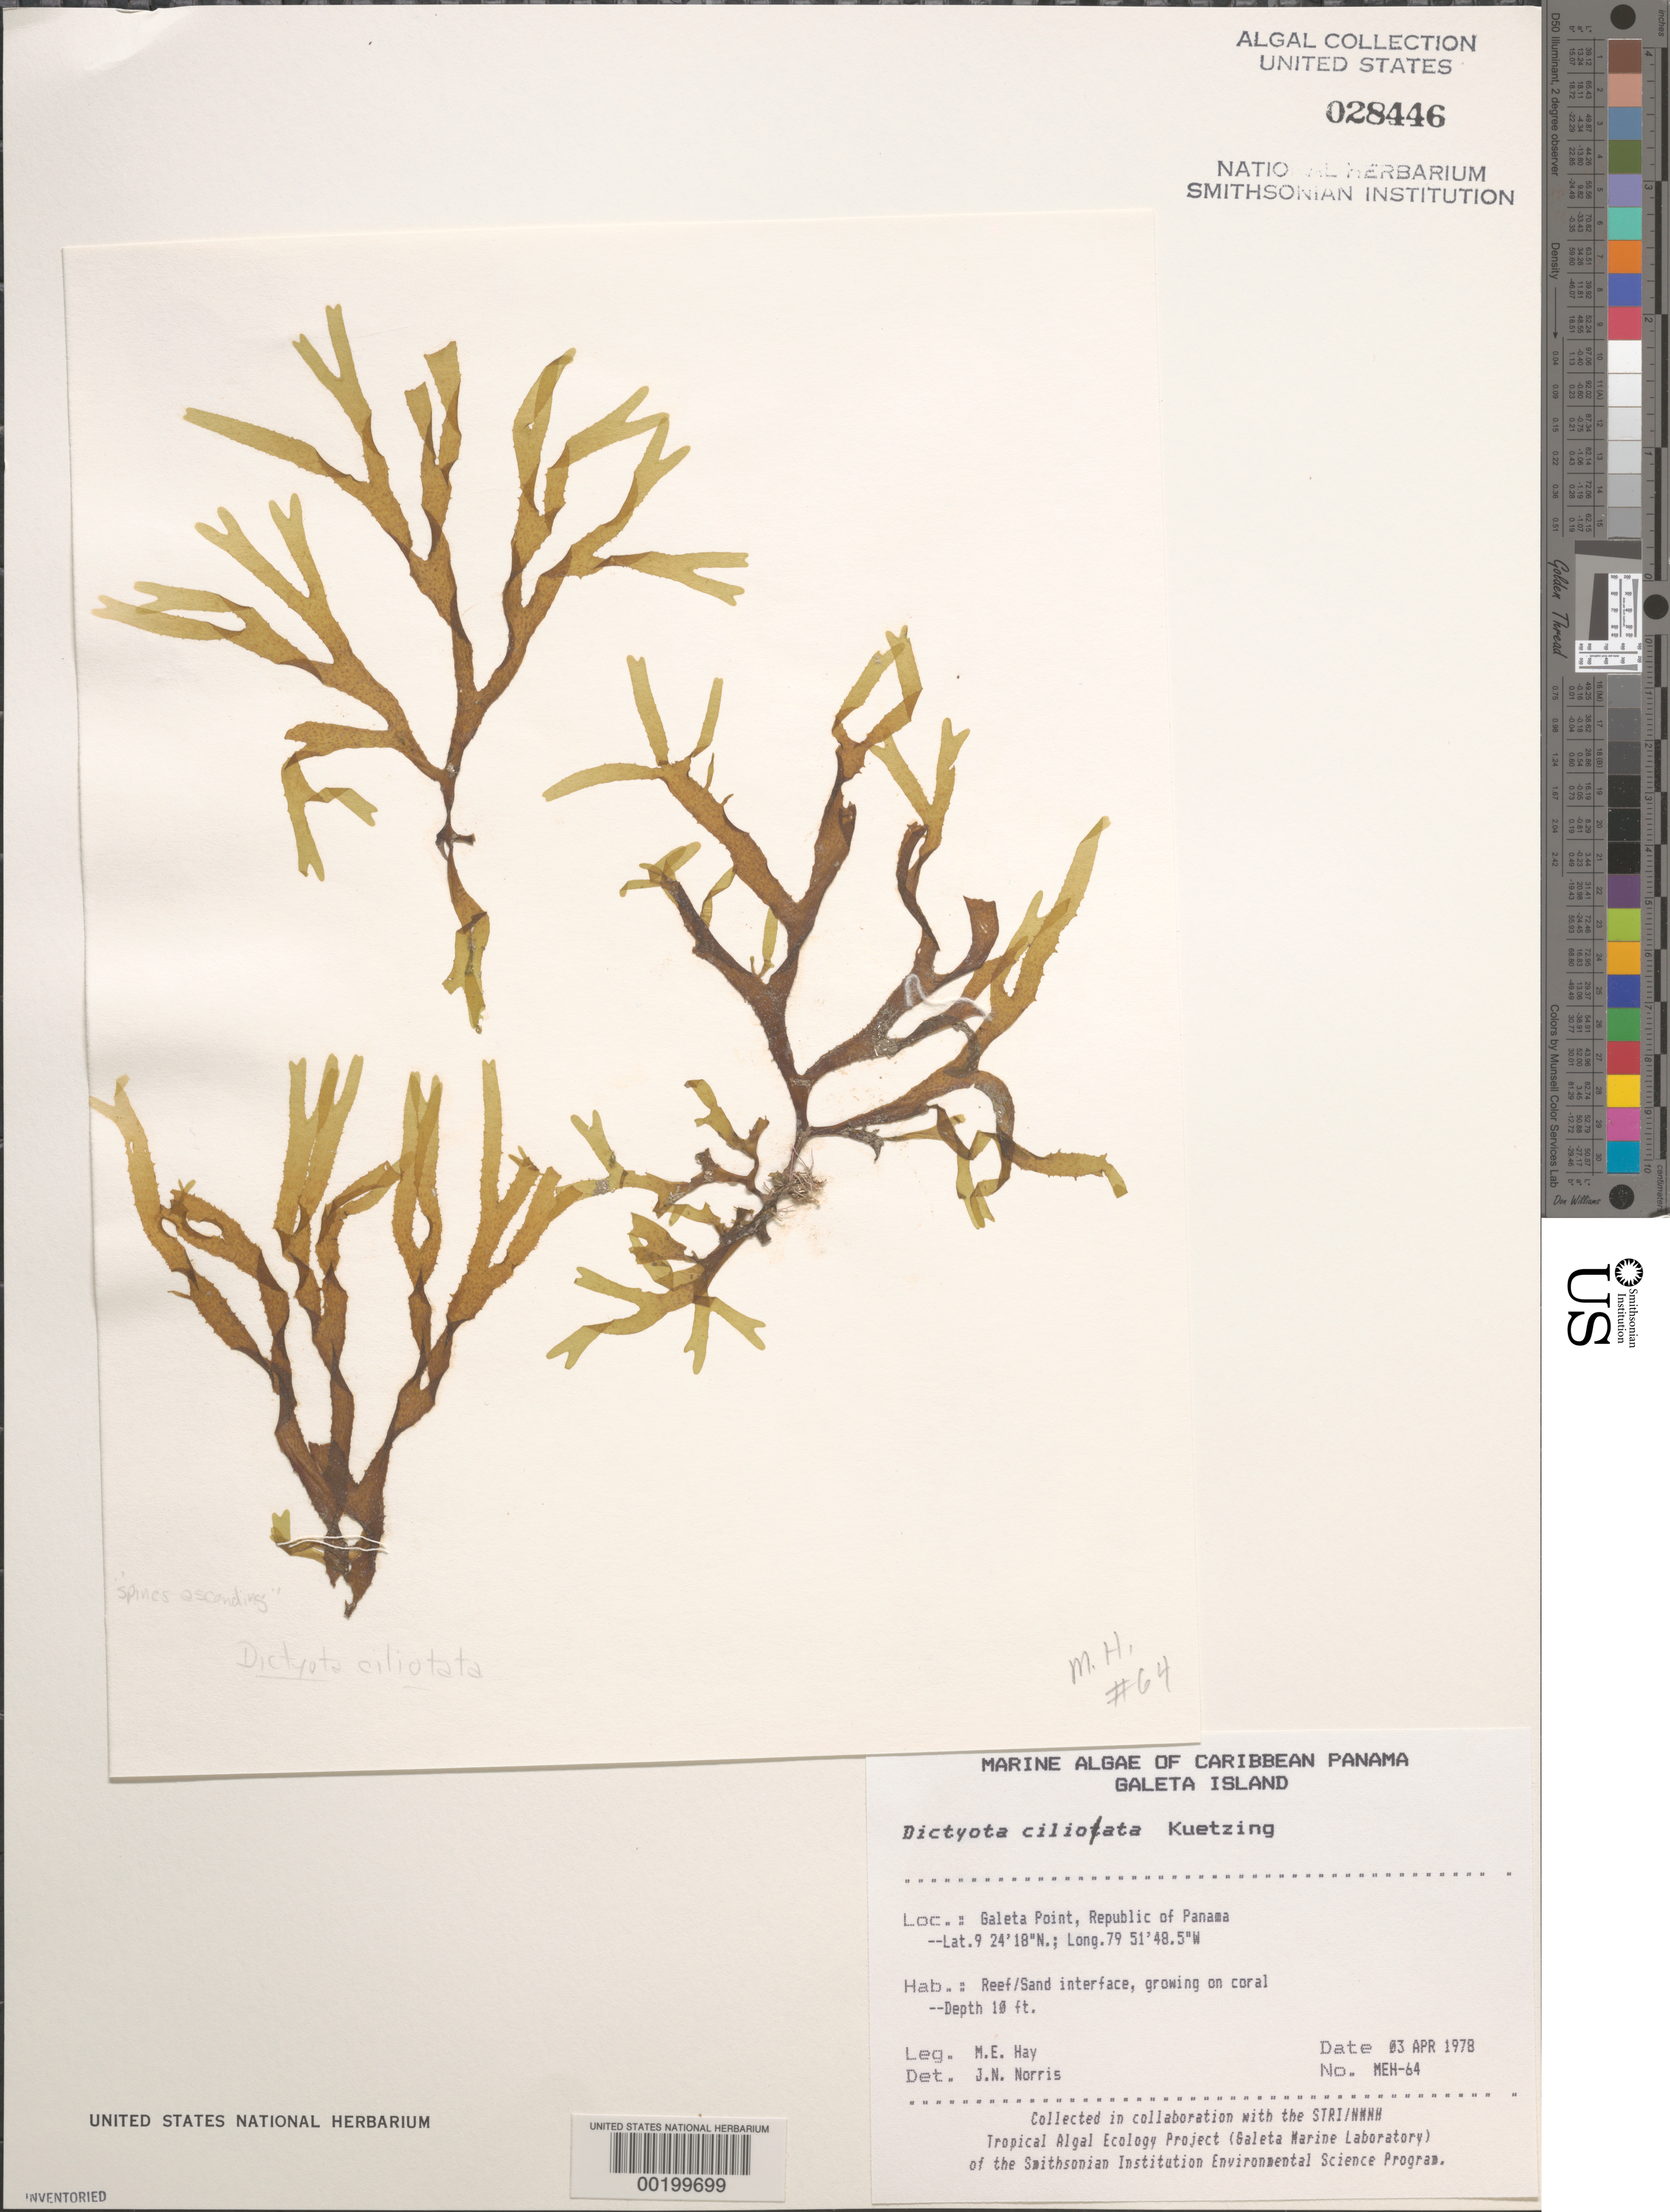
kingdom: Chromista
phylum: Ochrophyta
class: Phaeophyceae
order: Dictyotales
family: Dictyotaceae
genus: Dictyota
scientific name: Dictyota ciliolata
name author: Sond. ex Kütz.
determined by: Norris, James N.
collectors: M. E. Hay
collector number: MEH-64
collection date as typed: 03 Apr 1978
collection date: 1978-04-03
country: Panama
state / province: Colón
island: Galeta Island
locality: Galeta Point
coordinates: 9 24' 18" N, 79 51' 48.5" W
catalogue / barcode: US 28446